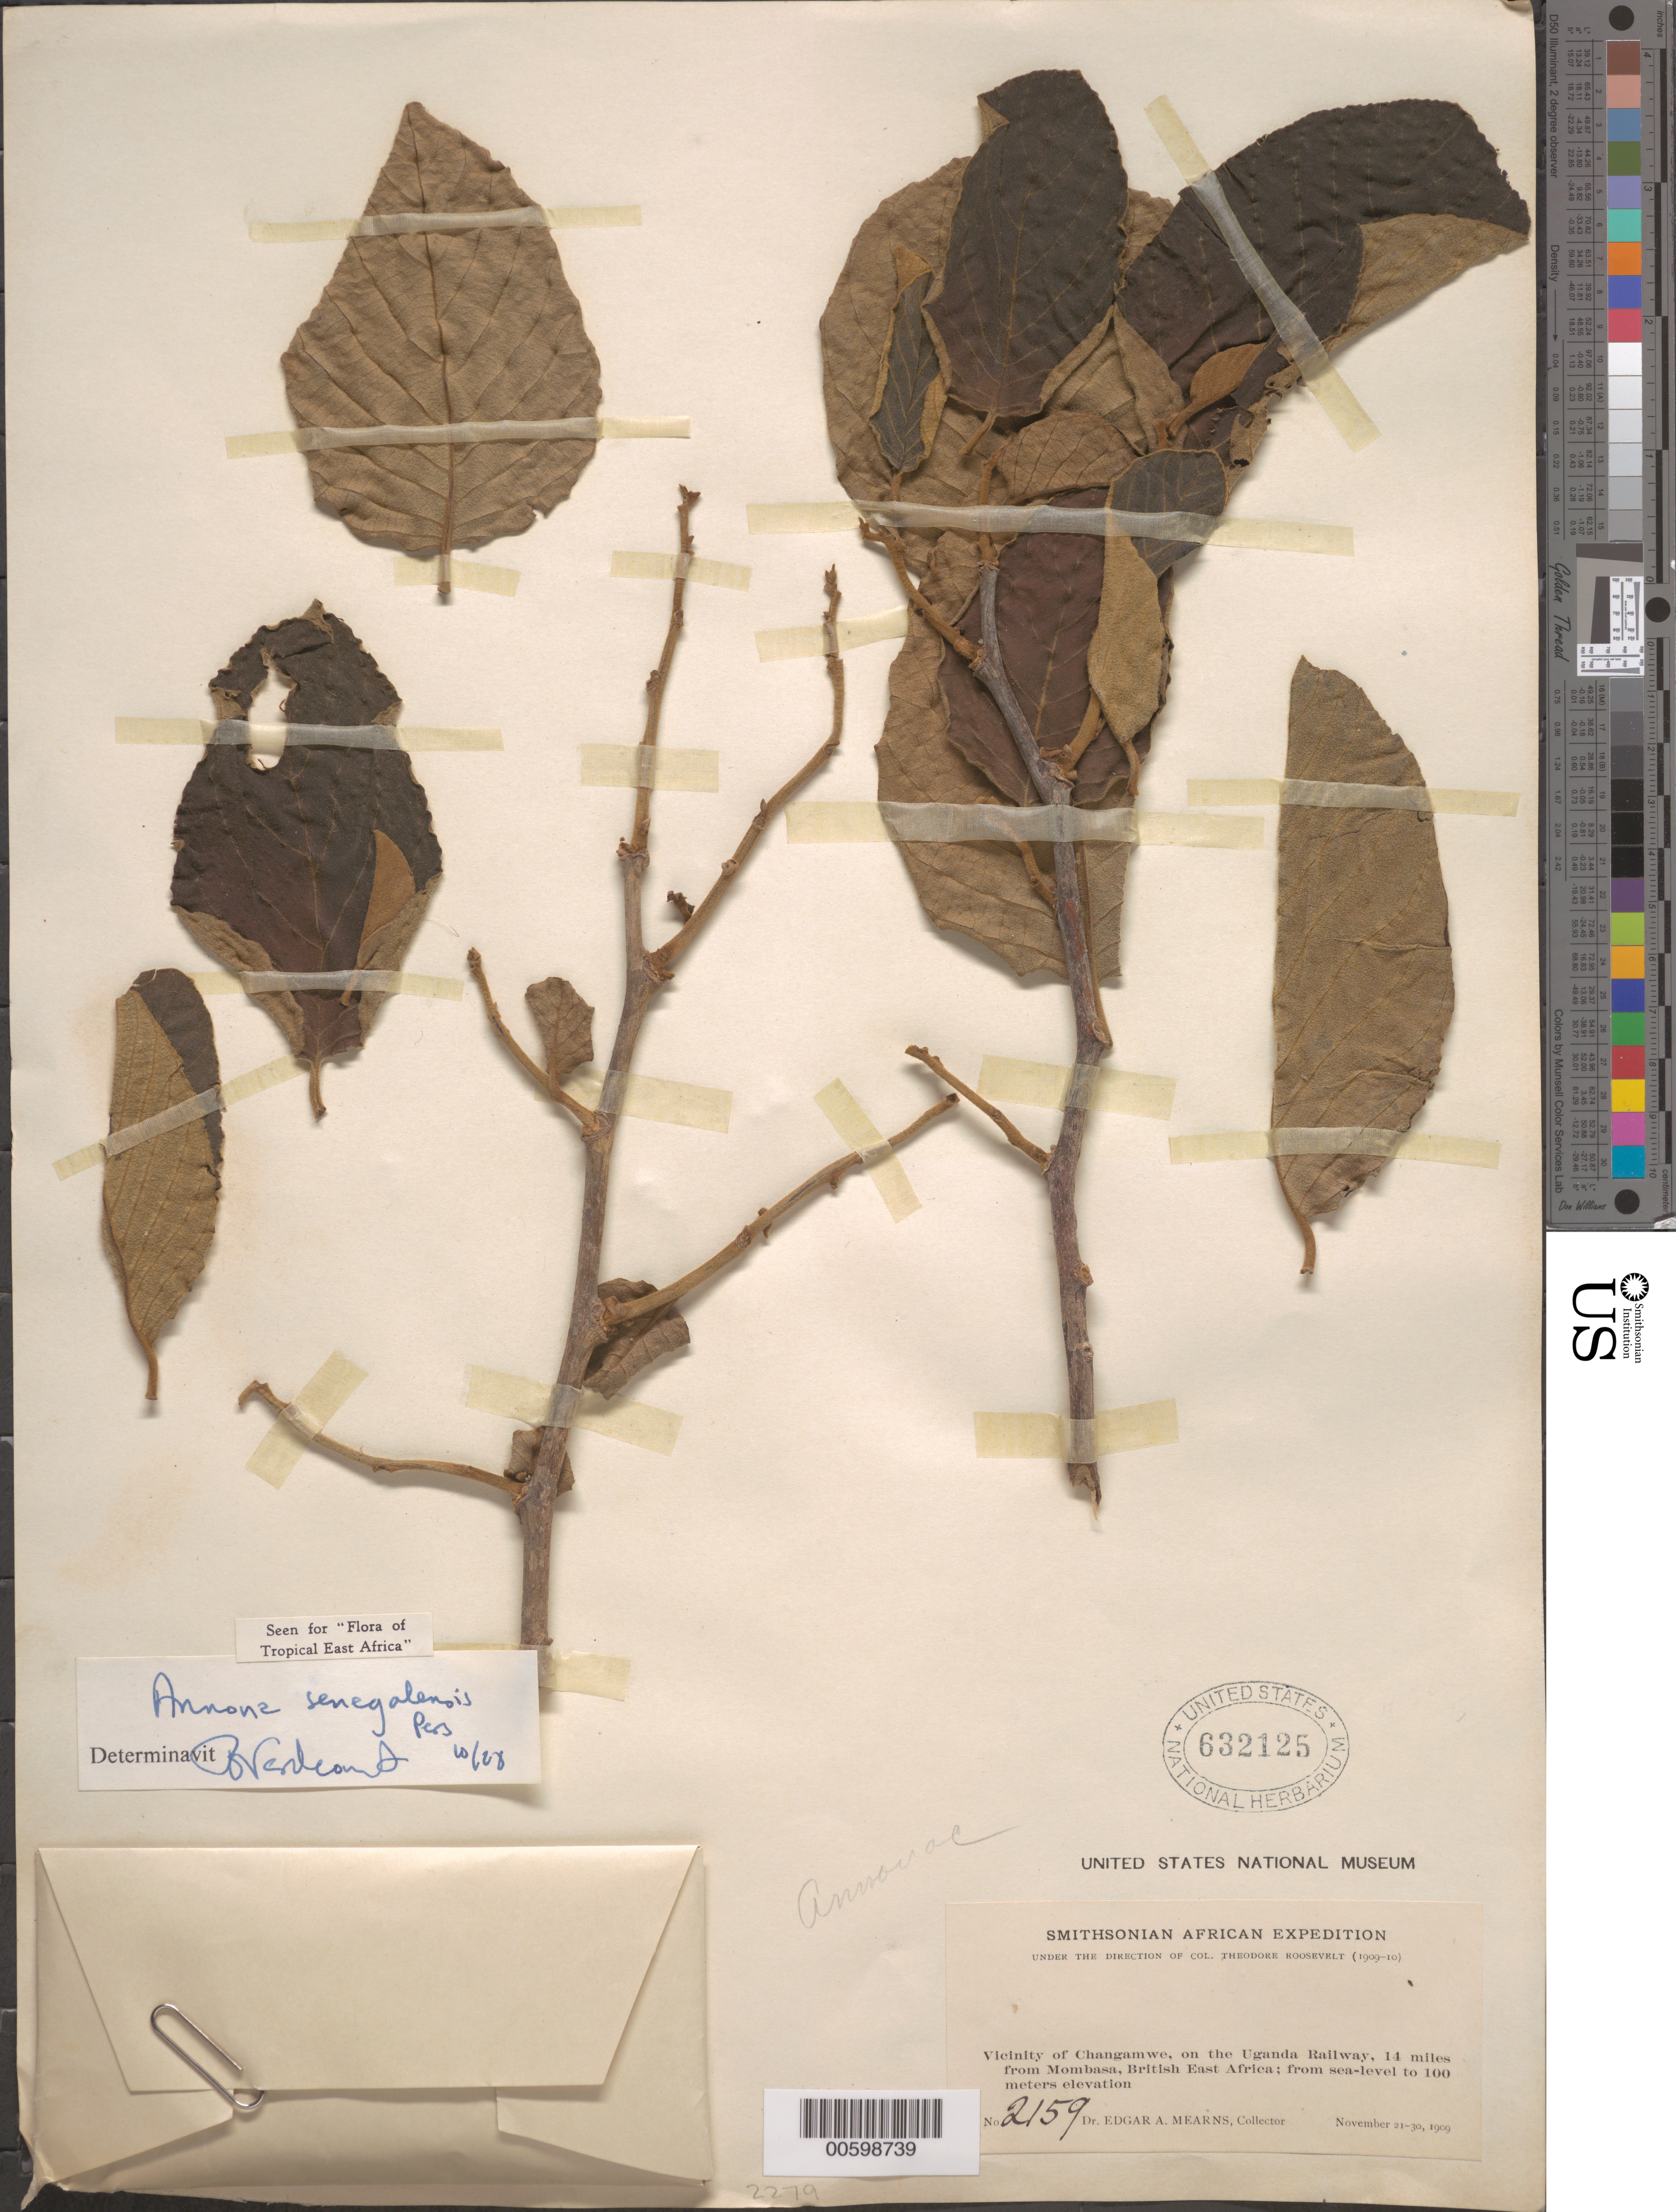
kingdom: Plantae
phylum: Tracheophyta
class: Magnoliopsida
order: Magnoliales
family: Annonaceae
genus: Annona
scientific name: Annona senegalensis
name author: Pers.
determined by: Nercourt, --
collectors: E. A. Mearns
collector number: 2159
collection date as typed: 21 Nov 1909 to 30 Nov 1909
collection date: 1909-11-21/1909-11-30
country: Kenya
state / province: Mombasa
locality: Vicinity of Changamwe, on the Uganda Railway, 14 miles from Mombasa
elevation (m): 100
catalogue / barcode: US 632125